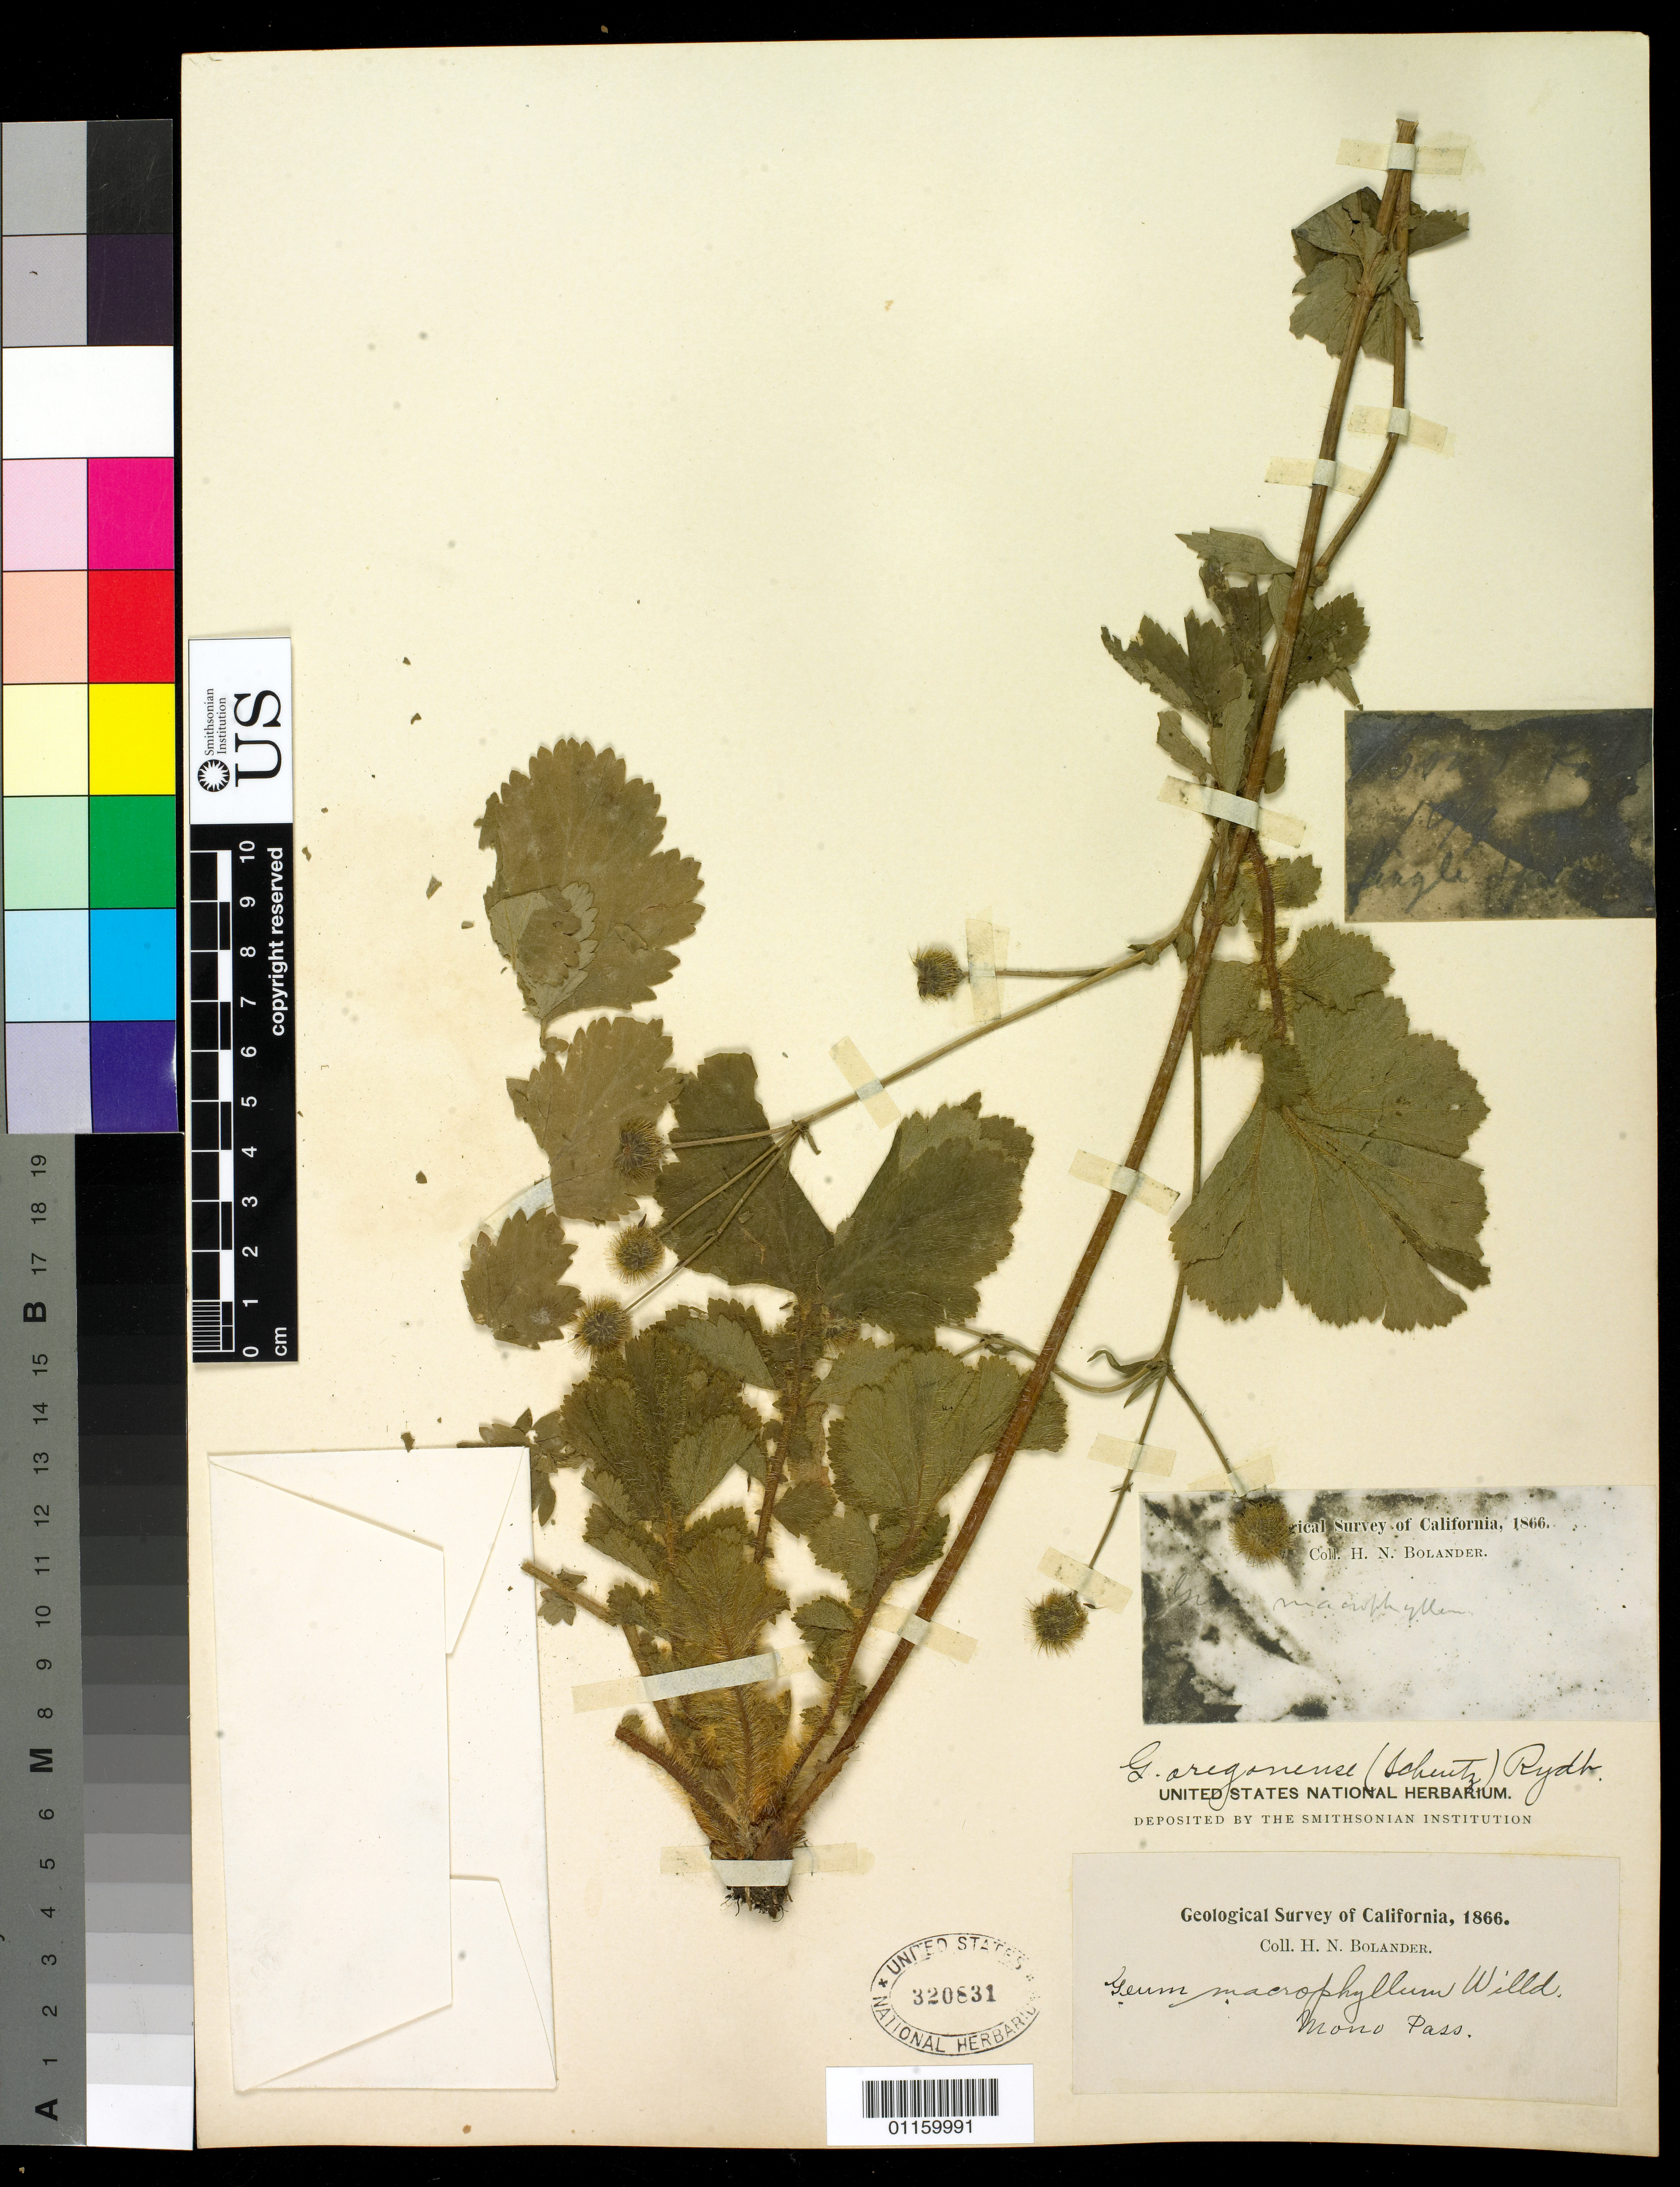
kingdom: Plantae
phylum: Tracheophyta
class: Magnoliopsida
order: Rosales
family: Rosaceae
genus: Geum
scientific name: Geum oregonense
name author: Rydb.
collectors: H. Bolander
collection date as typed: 1866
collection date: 1866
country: United States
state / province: California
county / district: Mono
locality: Mono Pass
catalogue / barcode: US 320831